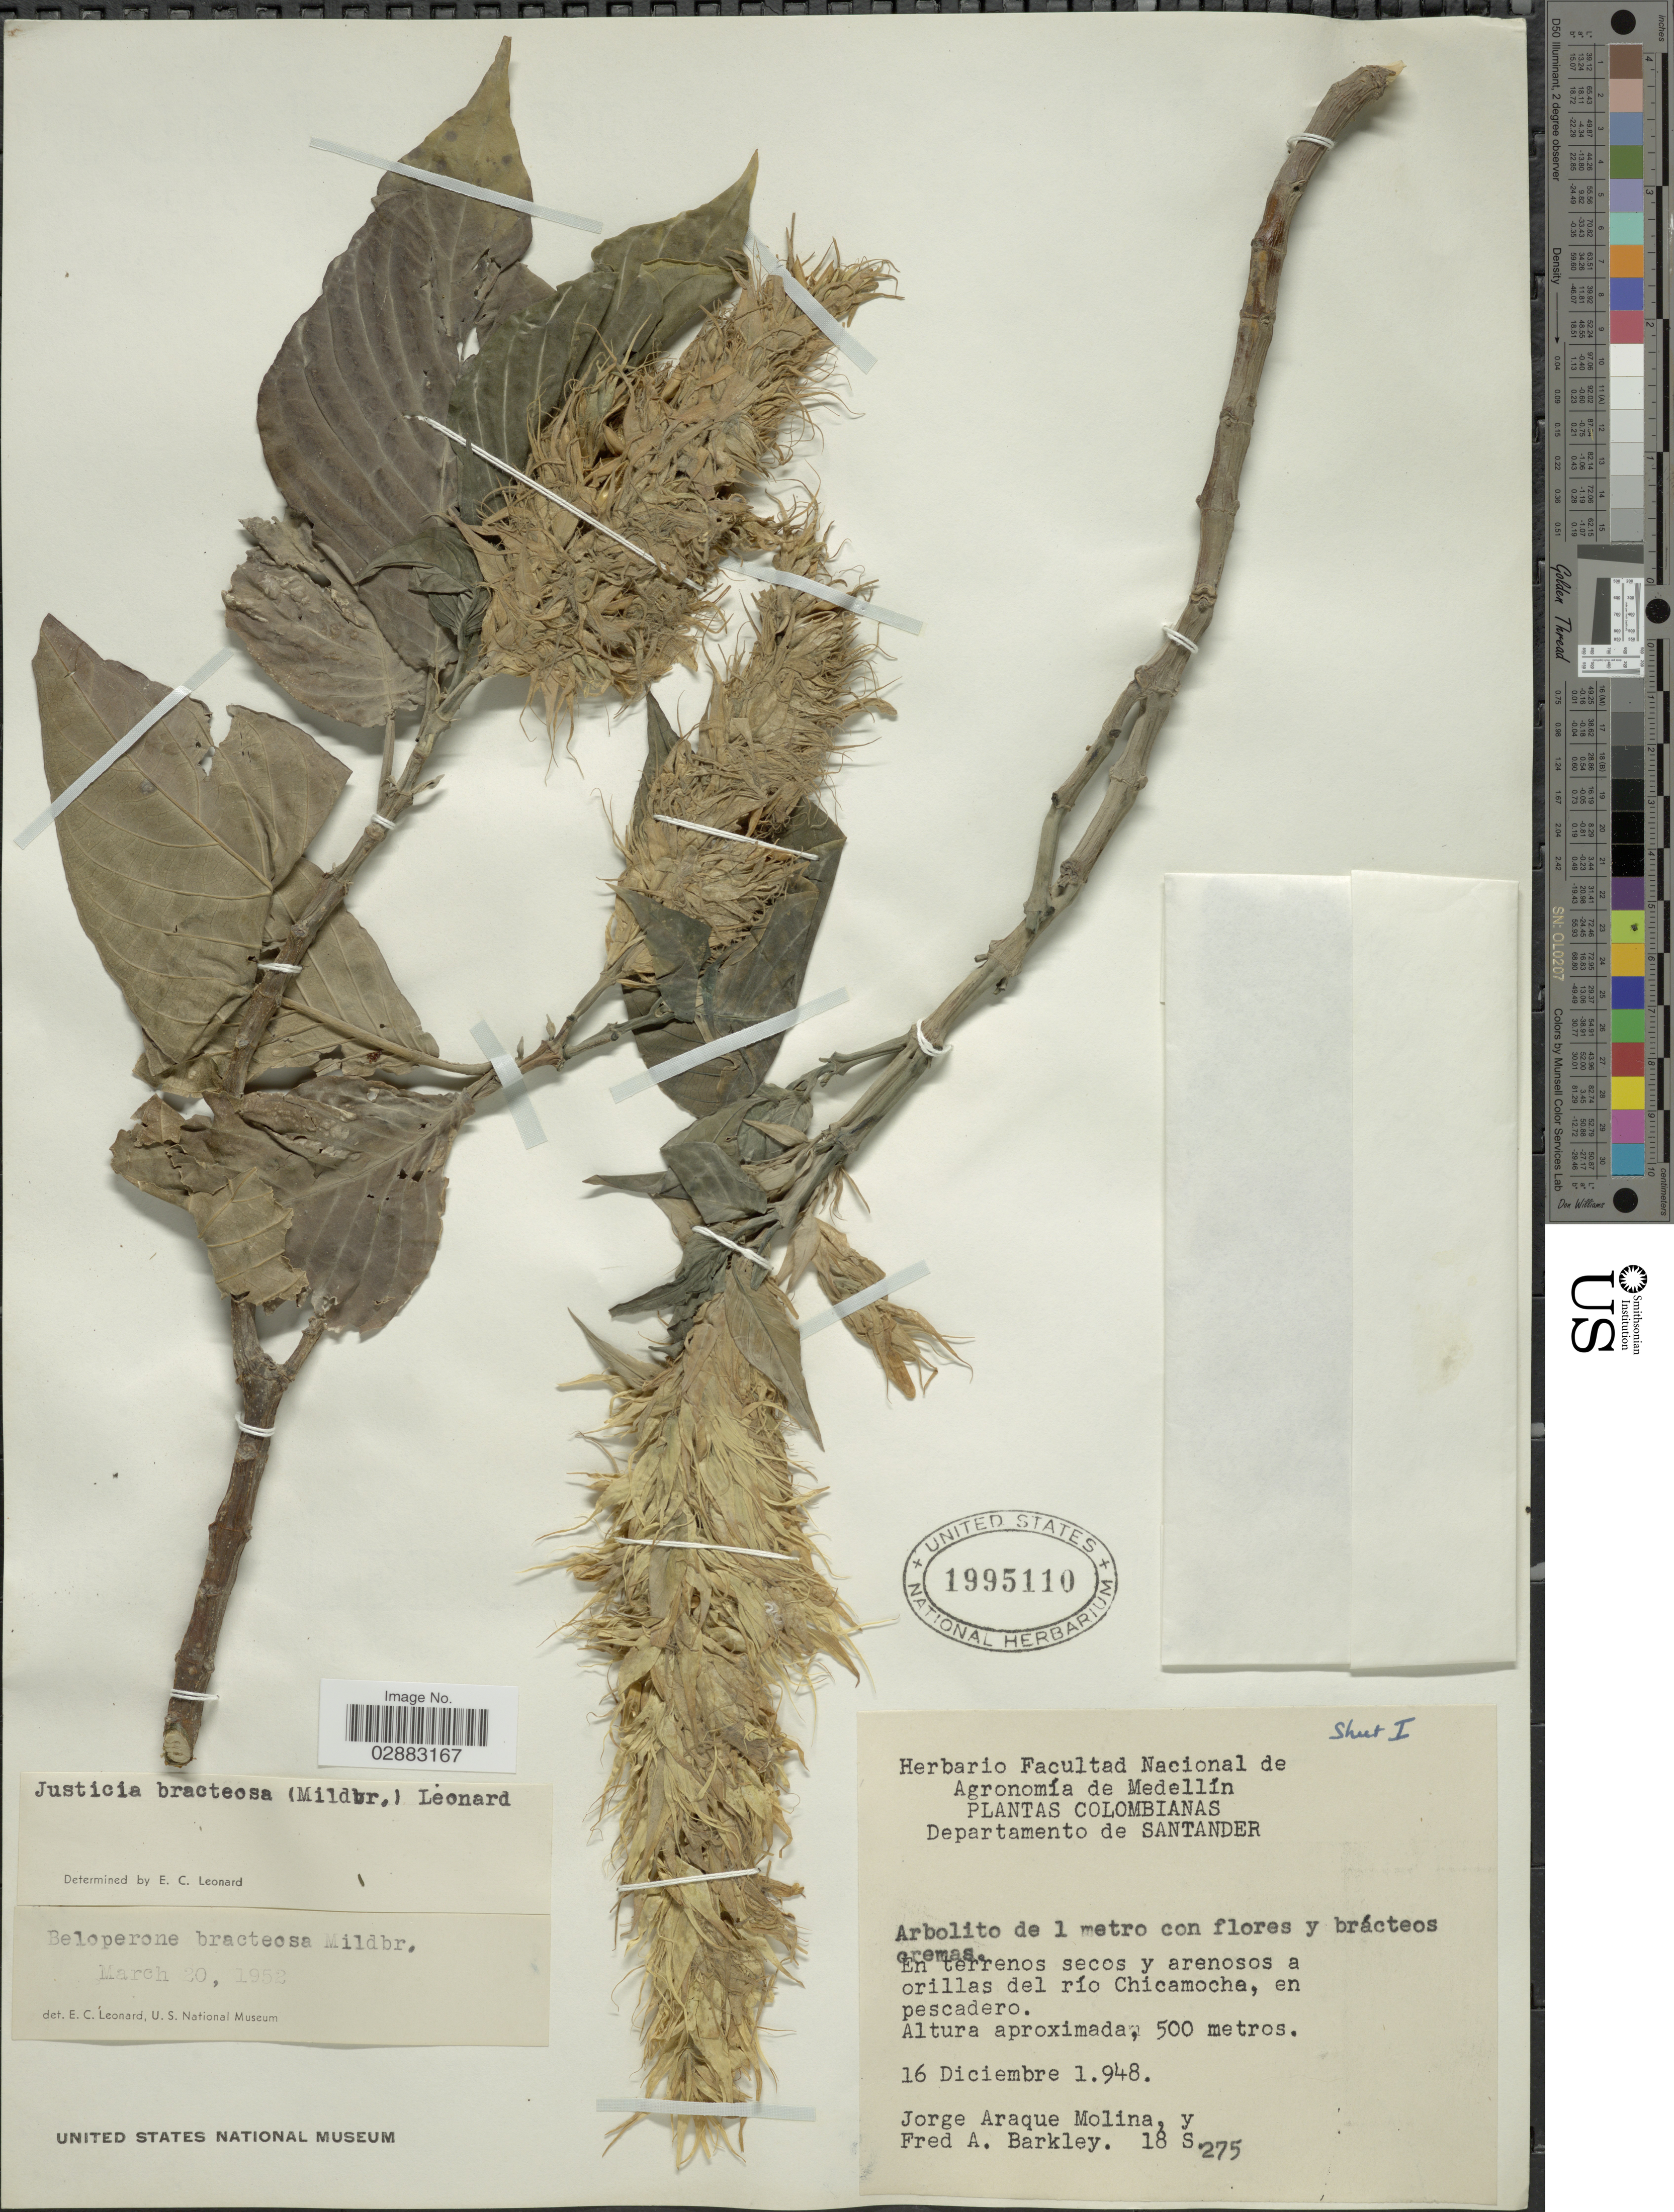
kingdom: Plantae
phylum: Tracheophyta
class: Magnoliopsida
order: Lamiales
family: Acanthaceae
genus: Beloperone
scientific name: Beloperone bracteosa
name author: Mildbr.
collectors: J. Araque Molina & F. A. Barkley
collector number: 18S275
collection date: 1948-12-16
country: Colombia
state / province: Santander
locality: Departamento de Santander. En terrenos secos y arenosos a orillas del río Chicamocha, en percadero.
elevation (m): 500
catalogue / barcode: US 1995110